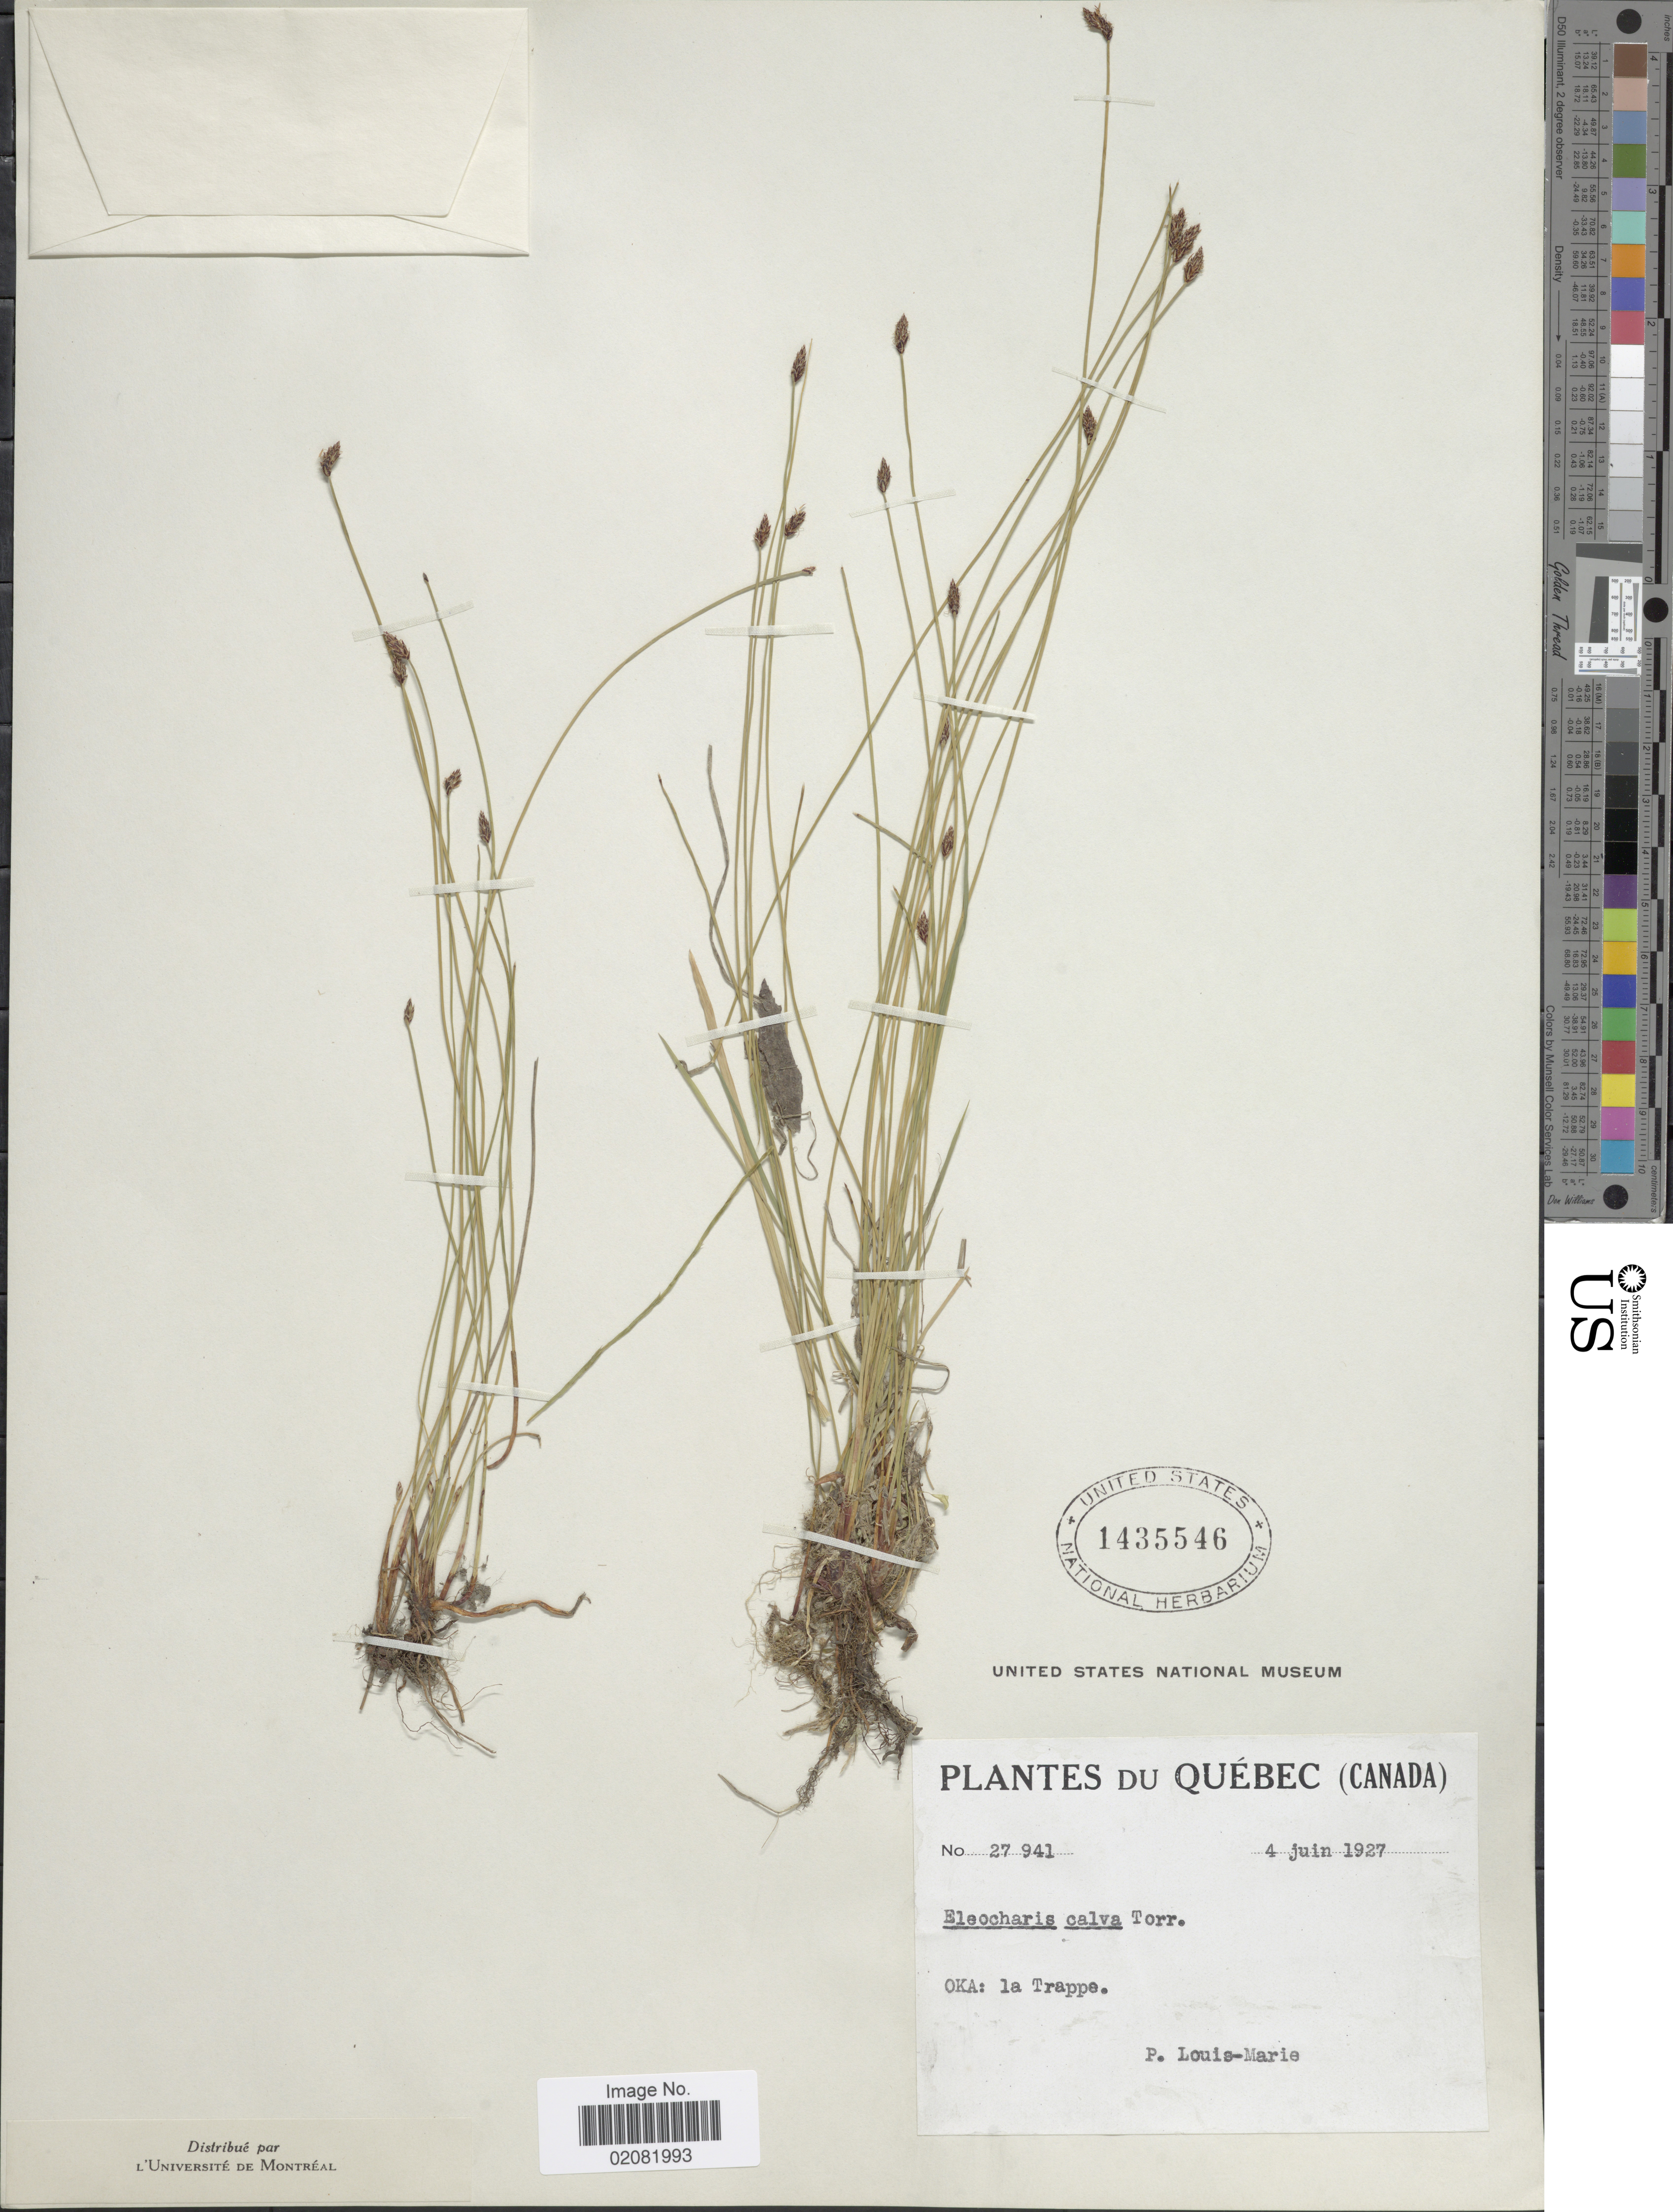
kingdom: Plantae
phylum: Tracheophyta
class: Liliopsida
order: Poales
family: Cyperaceae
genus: Eleocharis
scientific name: Eleocharis erythropoda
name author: Steud.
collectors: L.-M. LaLonde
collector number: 27941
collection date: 1927-06-04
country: Canada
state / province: Quebec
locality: Oka: la Trappe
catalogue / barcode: US 1435546